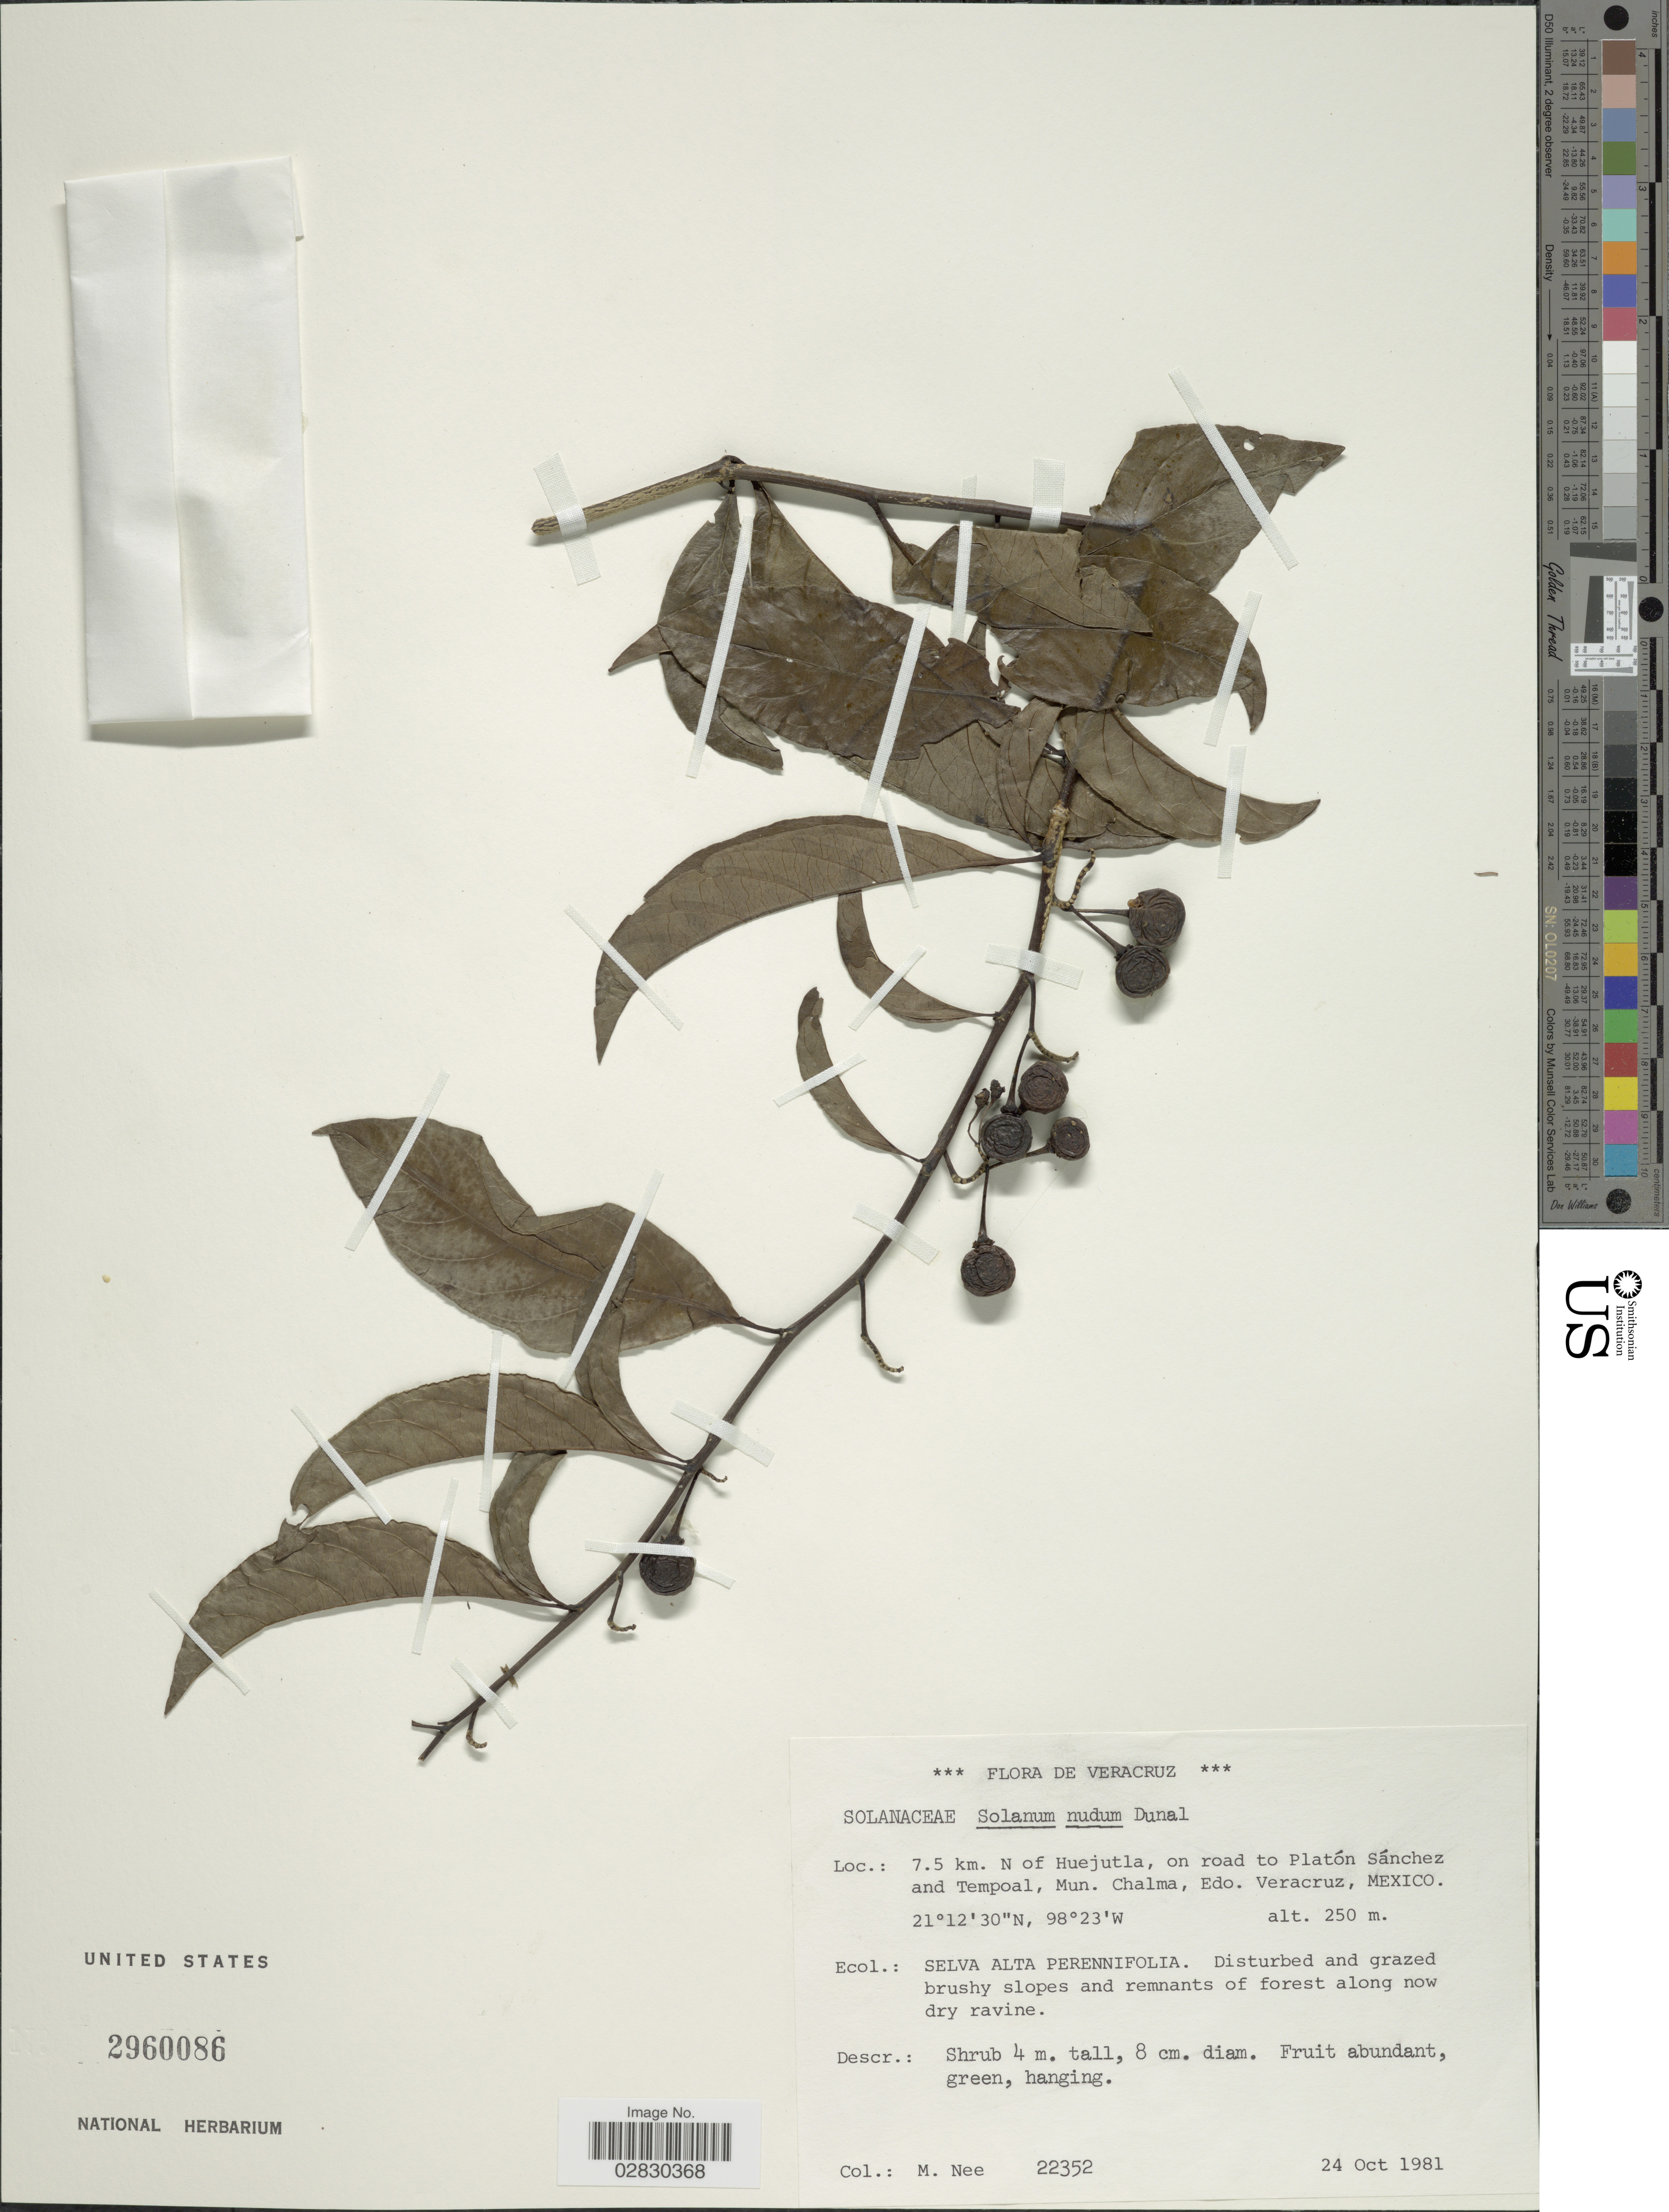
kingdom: Plantae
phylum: Tracheophyta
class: Magnoliopsida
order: Solanales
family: Solanaceae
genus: Solanum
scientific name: Solanum nudum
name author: Humb. & Bonpl. ex Dunal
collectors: M. Nee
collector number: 22352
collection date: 1981-10-24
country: Mexico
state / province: Veracruz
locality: Veracruz. 7.5 km. N of Huejutla, on road to Platón Sánchez and Tempoal, Mun. Chalma.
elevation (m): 250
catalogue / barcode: US 2960086